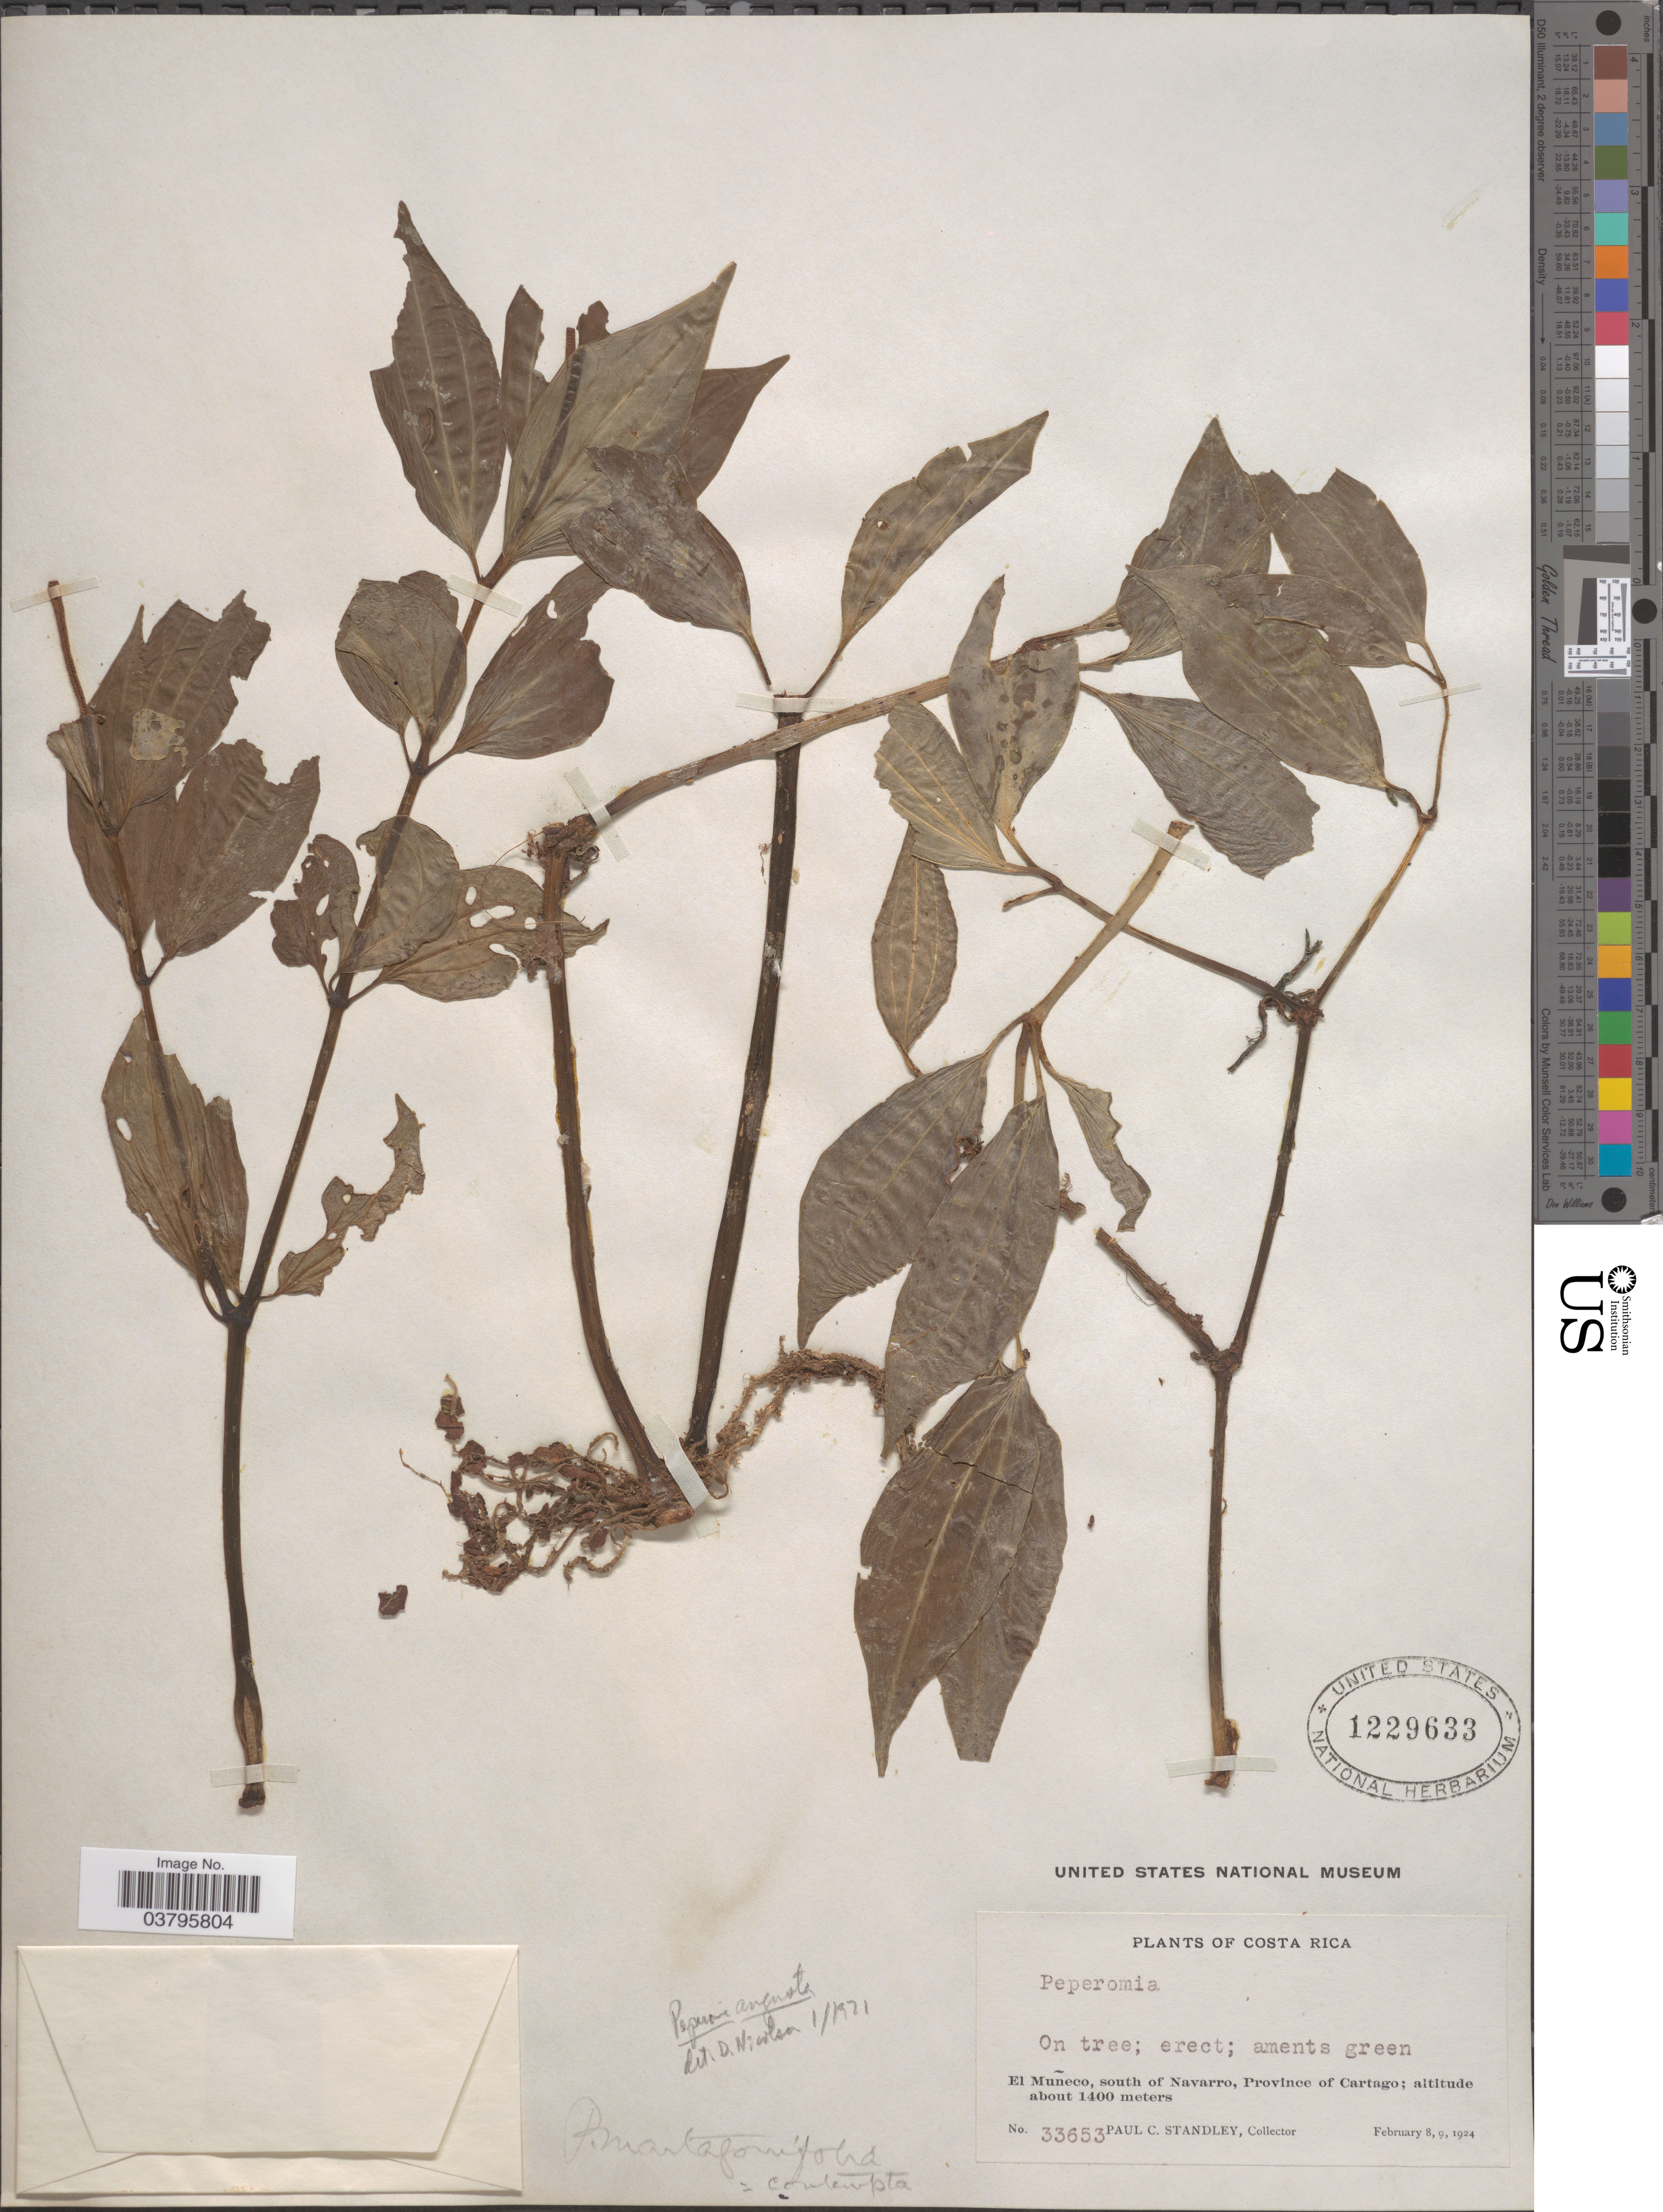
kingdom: Plantae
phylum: Tracheophyta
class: Magnoliopsida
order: Piperales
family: Piperaceae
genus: Peperomia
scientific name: Peperomia rhexiifolia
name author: C. DC.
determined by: Jiménez, José Estaban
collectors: P. C. Standley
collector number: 33653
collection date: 1924-02-08/1924-02-09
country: Costa Rica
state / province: Cartago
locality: El Muñeco, south of Navarro.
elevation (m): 1400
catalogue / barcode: US 1229633